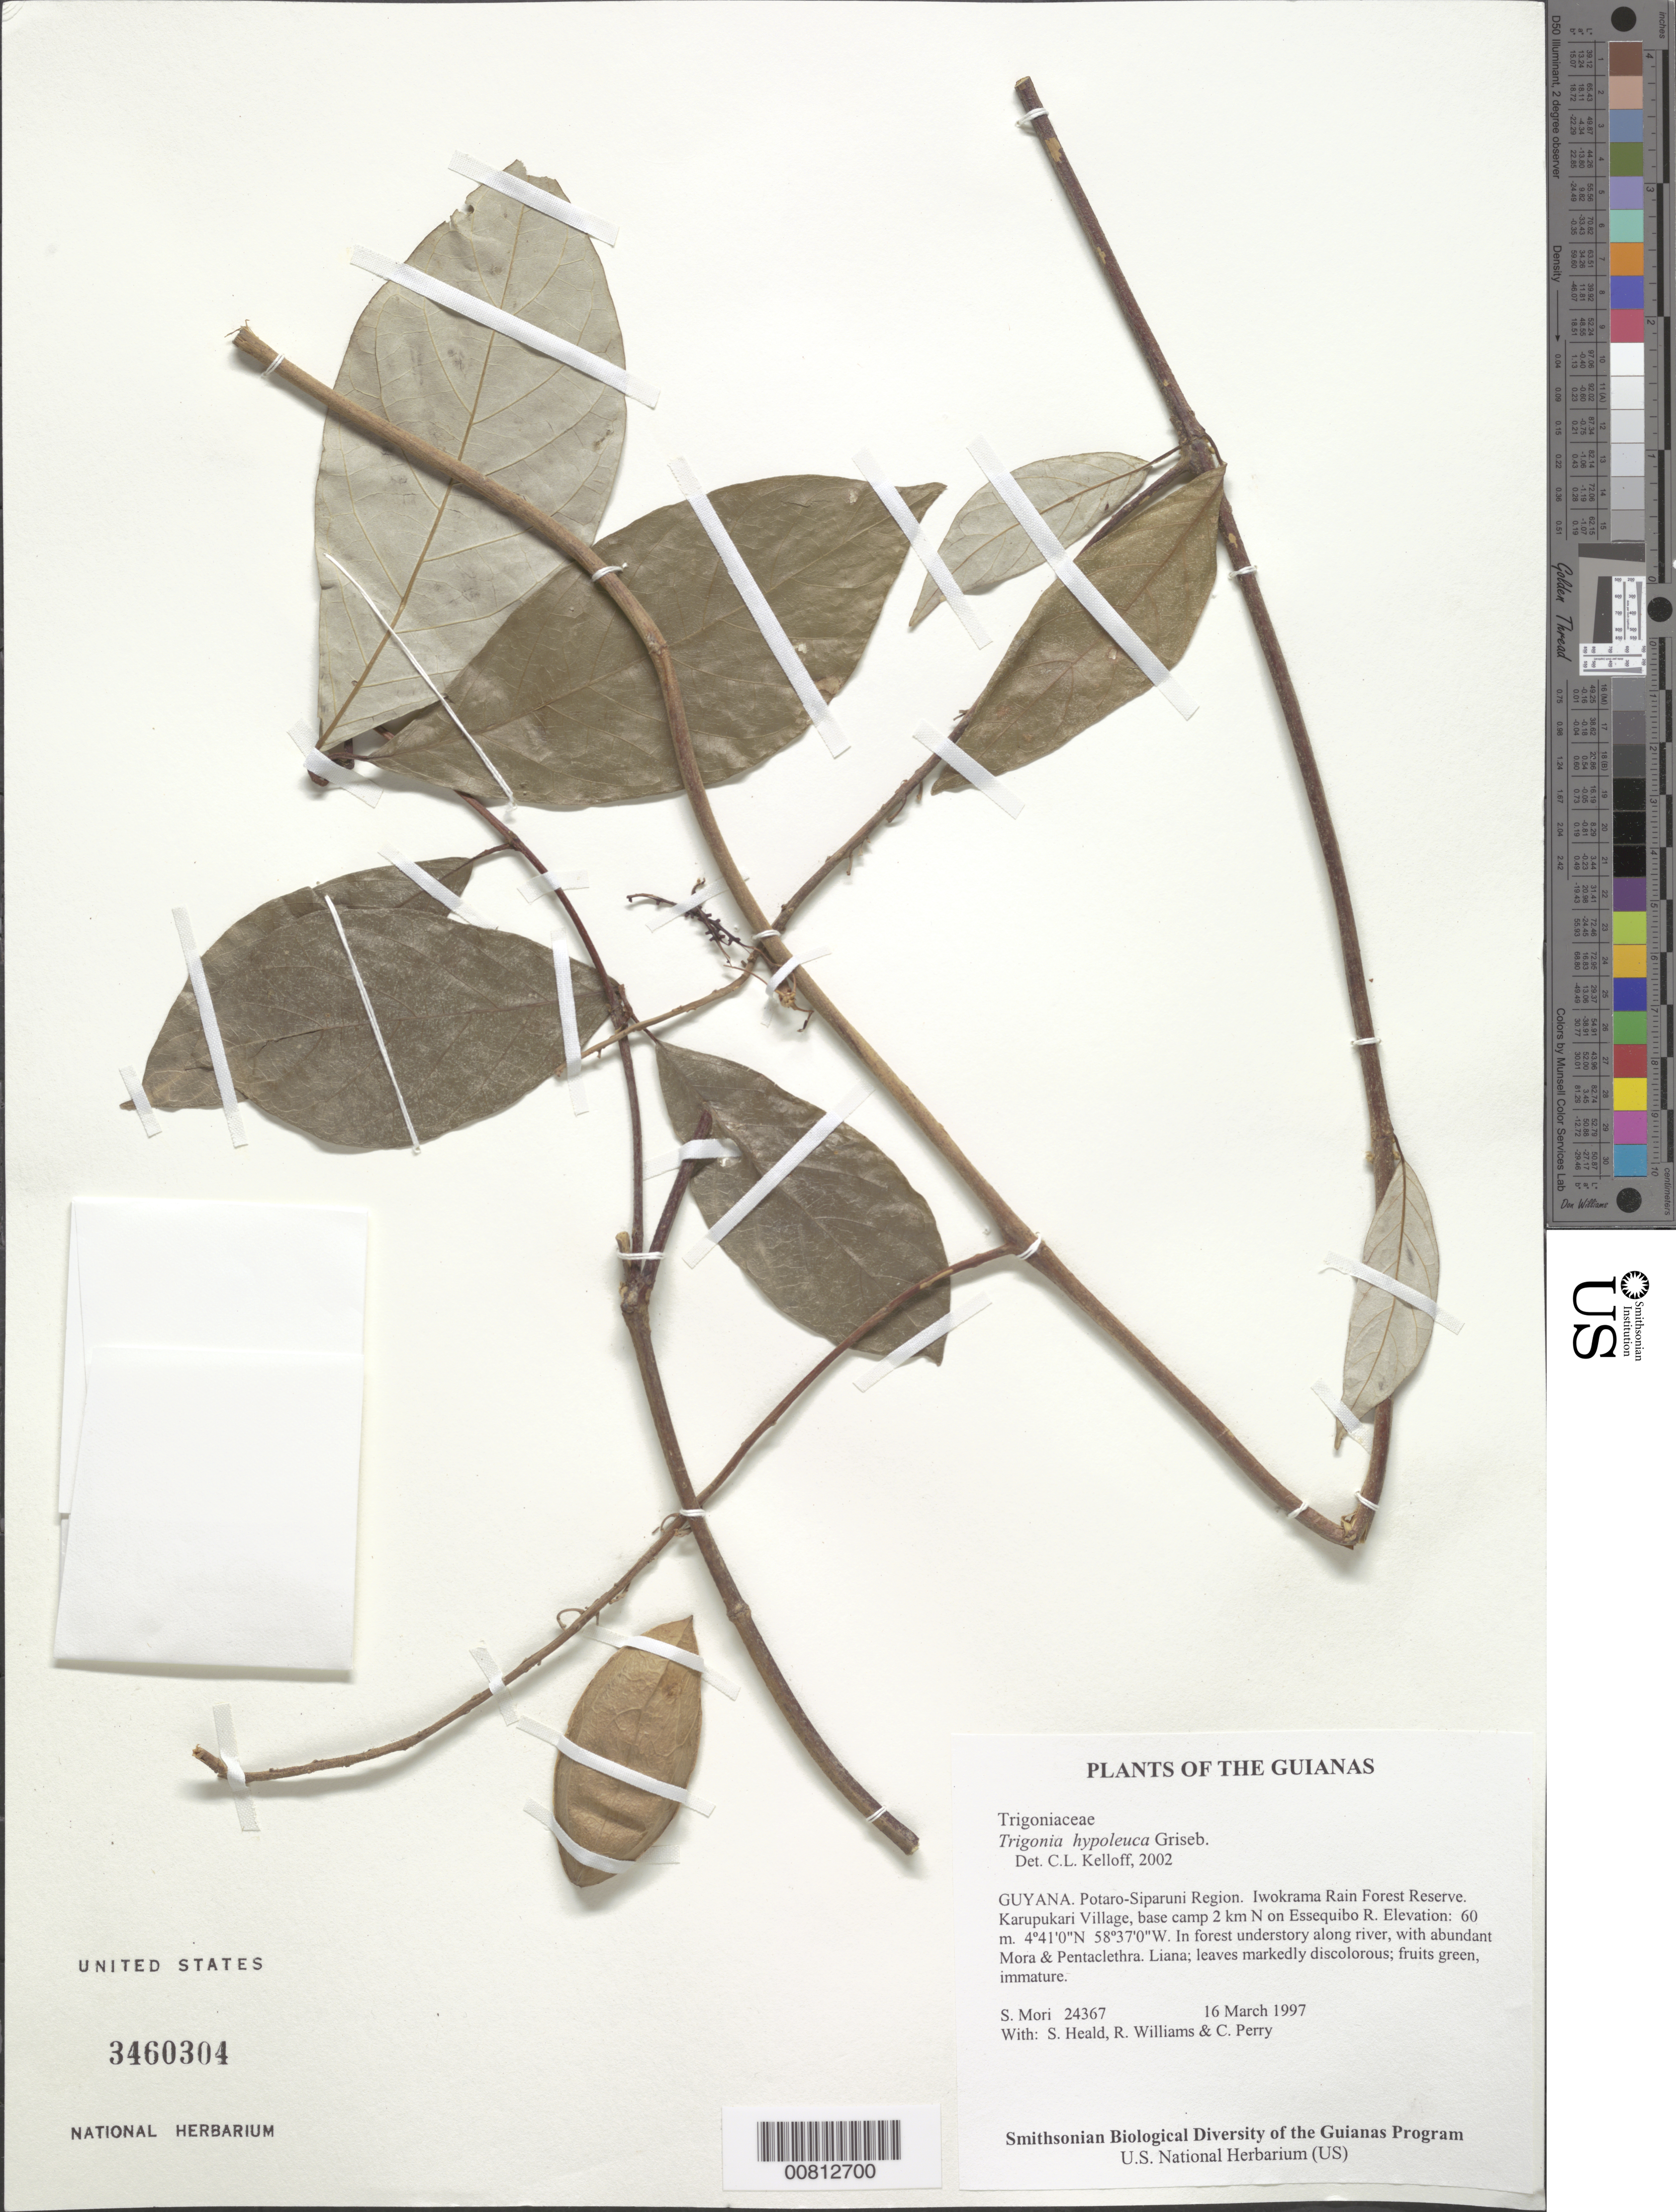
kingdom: Plantae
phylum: Tracheophyta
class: Magnoliopsida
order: Malpighiales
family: Trigoniaceae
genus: Trigonia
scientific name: Trigonia hypoleuca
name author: Griseb.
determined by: Kelloff, Carol L., (US), Smithsonian Institution - National Museum of Natural History (UNITED STATES)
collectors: S. Mori, S. Heald, R. Williams & C. Perry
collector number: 24367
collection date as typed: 16 March 1997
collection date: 1997-03-16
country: Guyana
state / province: Potaro-Siparuni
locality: Iwokrama Rain Forest Reserve. Karupukari Village, base camp 2 km N on Essequibo R.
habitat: In forest understory along river, with abundant Mora & Pentaclethra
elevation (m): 60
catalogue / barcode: US 3460304